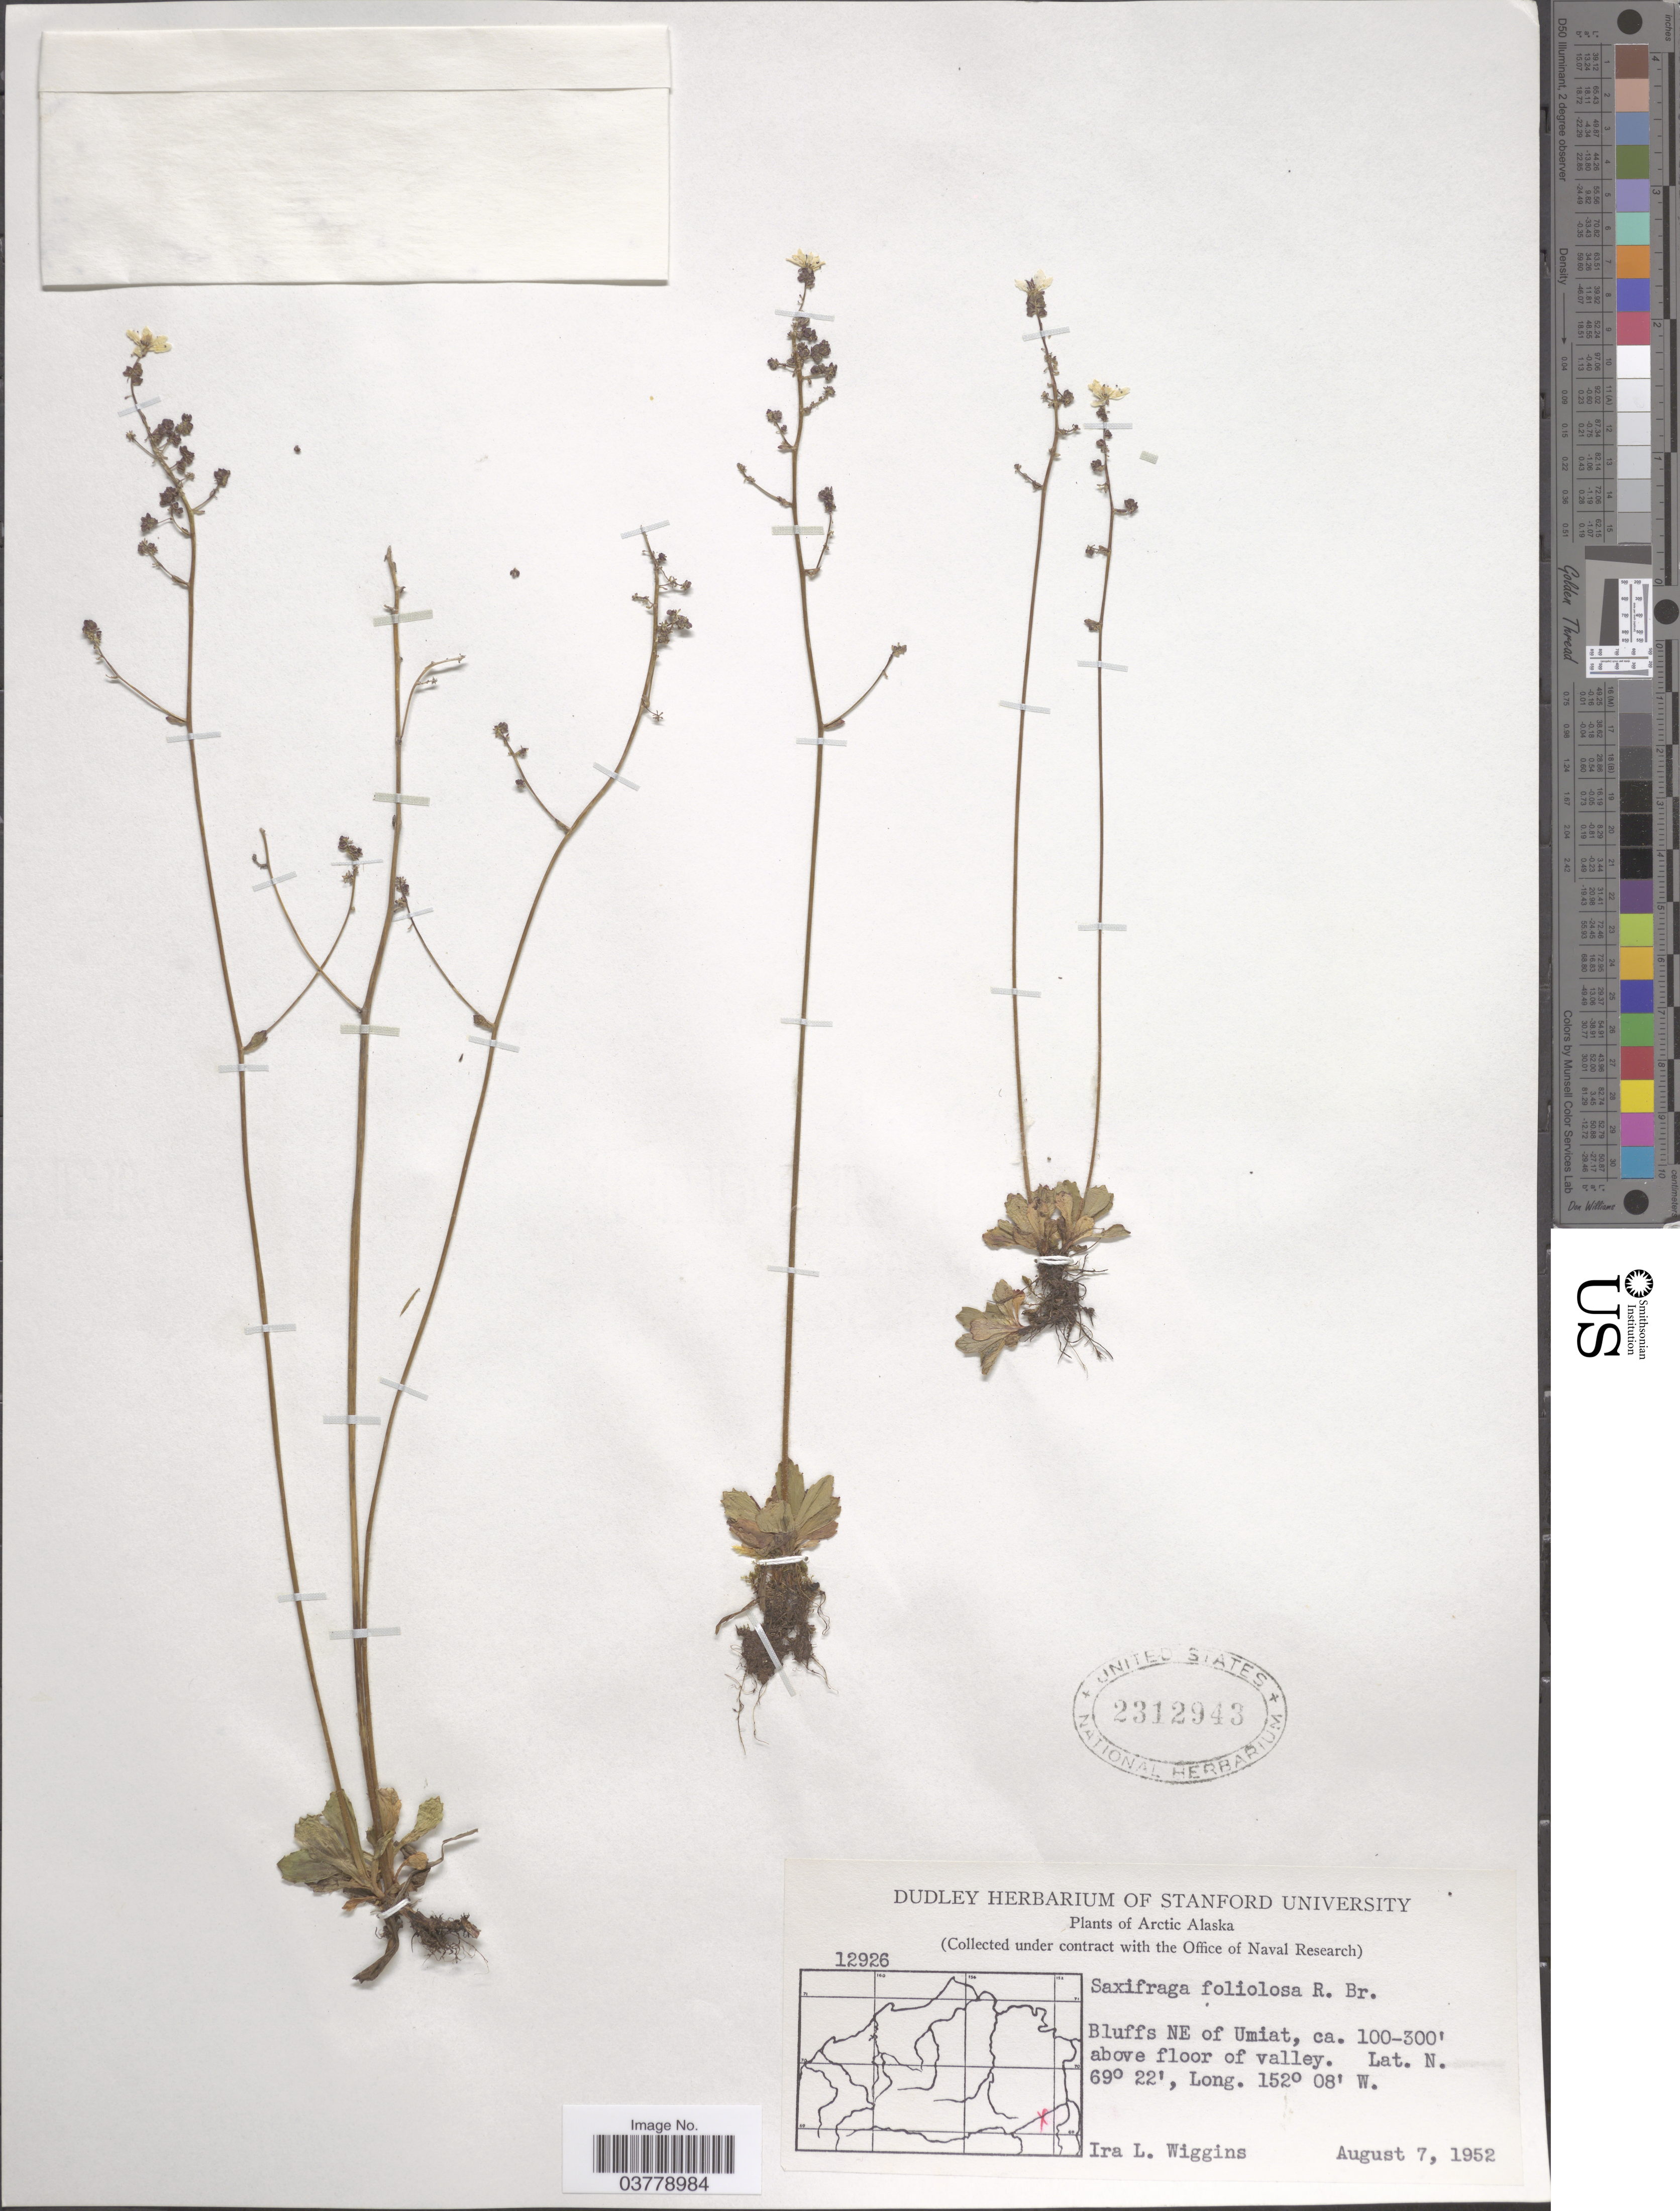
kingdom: Plantae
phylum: Tracheophyta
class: Magnoliopsida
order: Saxifragales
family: Saxifragaceae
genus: Micranthes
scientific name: Micranthes foliolosa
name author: (R. Br.) Gornall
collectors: I. L. Wiggins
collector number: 12926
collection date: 1952-08-07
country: United States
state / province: Alaska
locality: Arctic Alaska. Bluffs NE of Umiat.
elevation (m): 30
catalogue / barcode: US 2312943